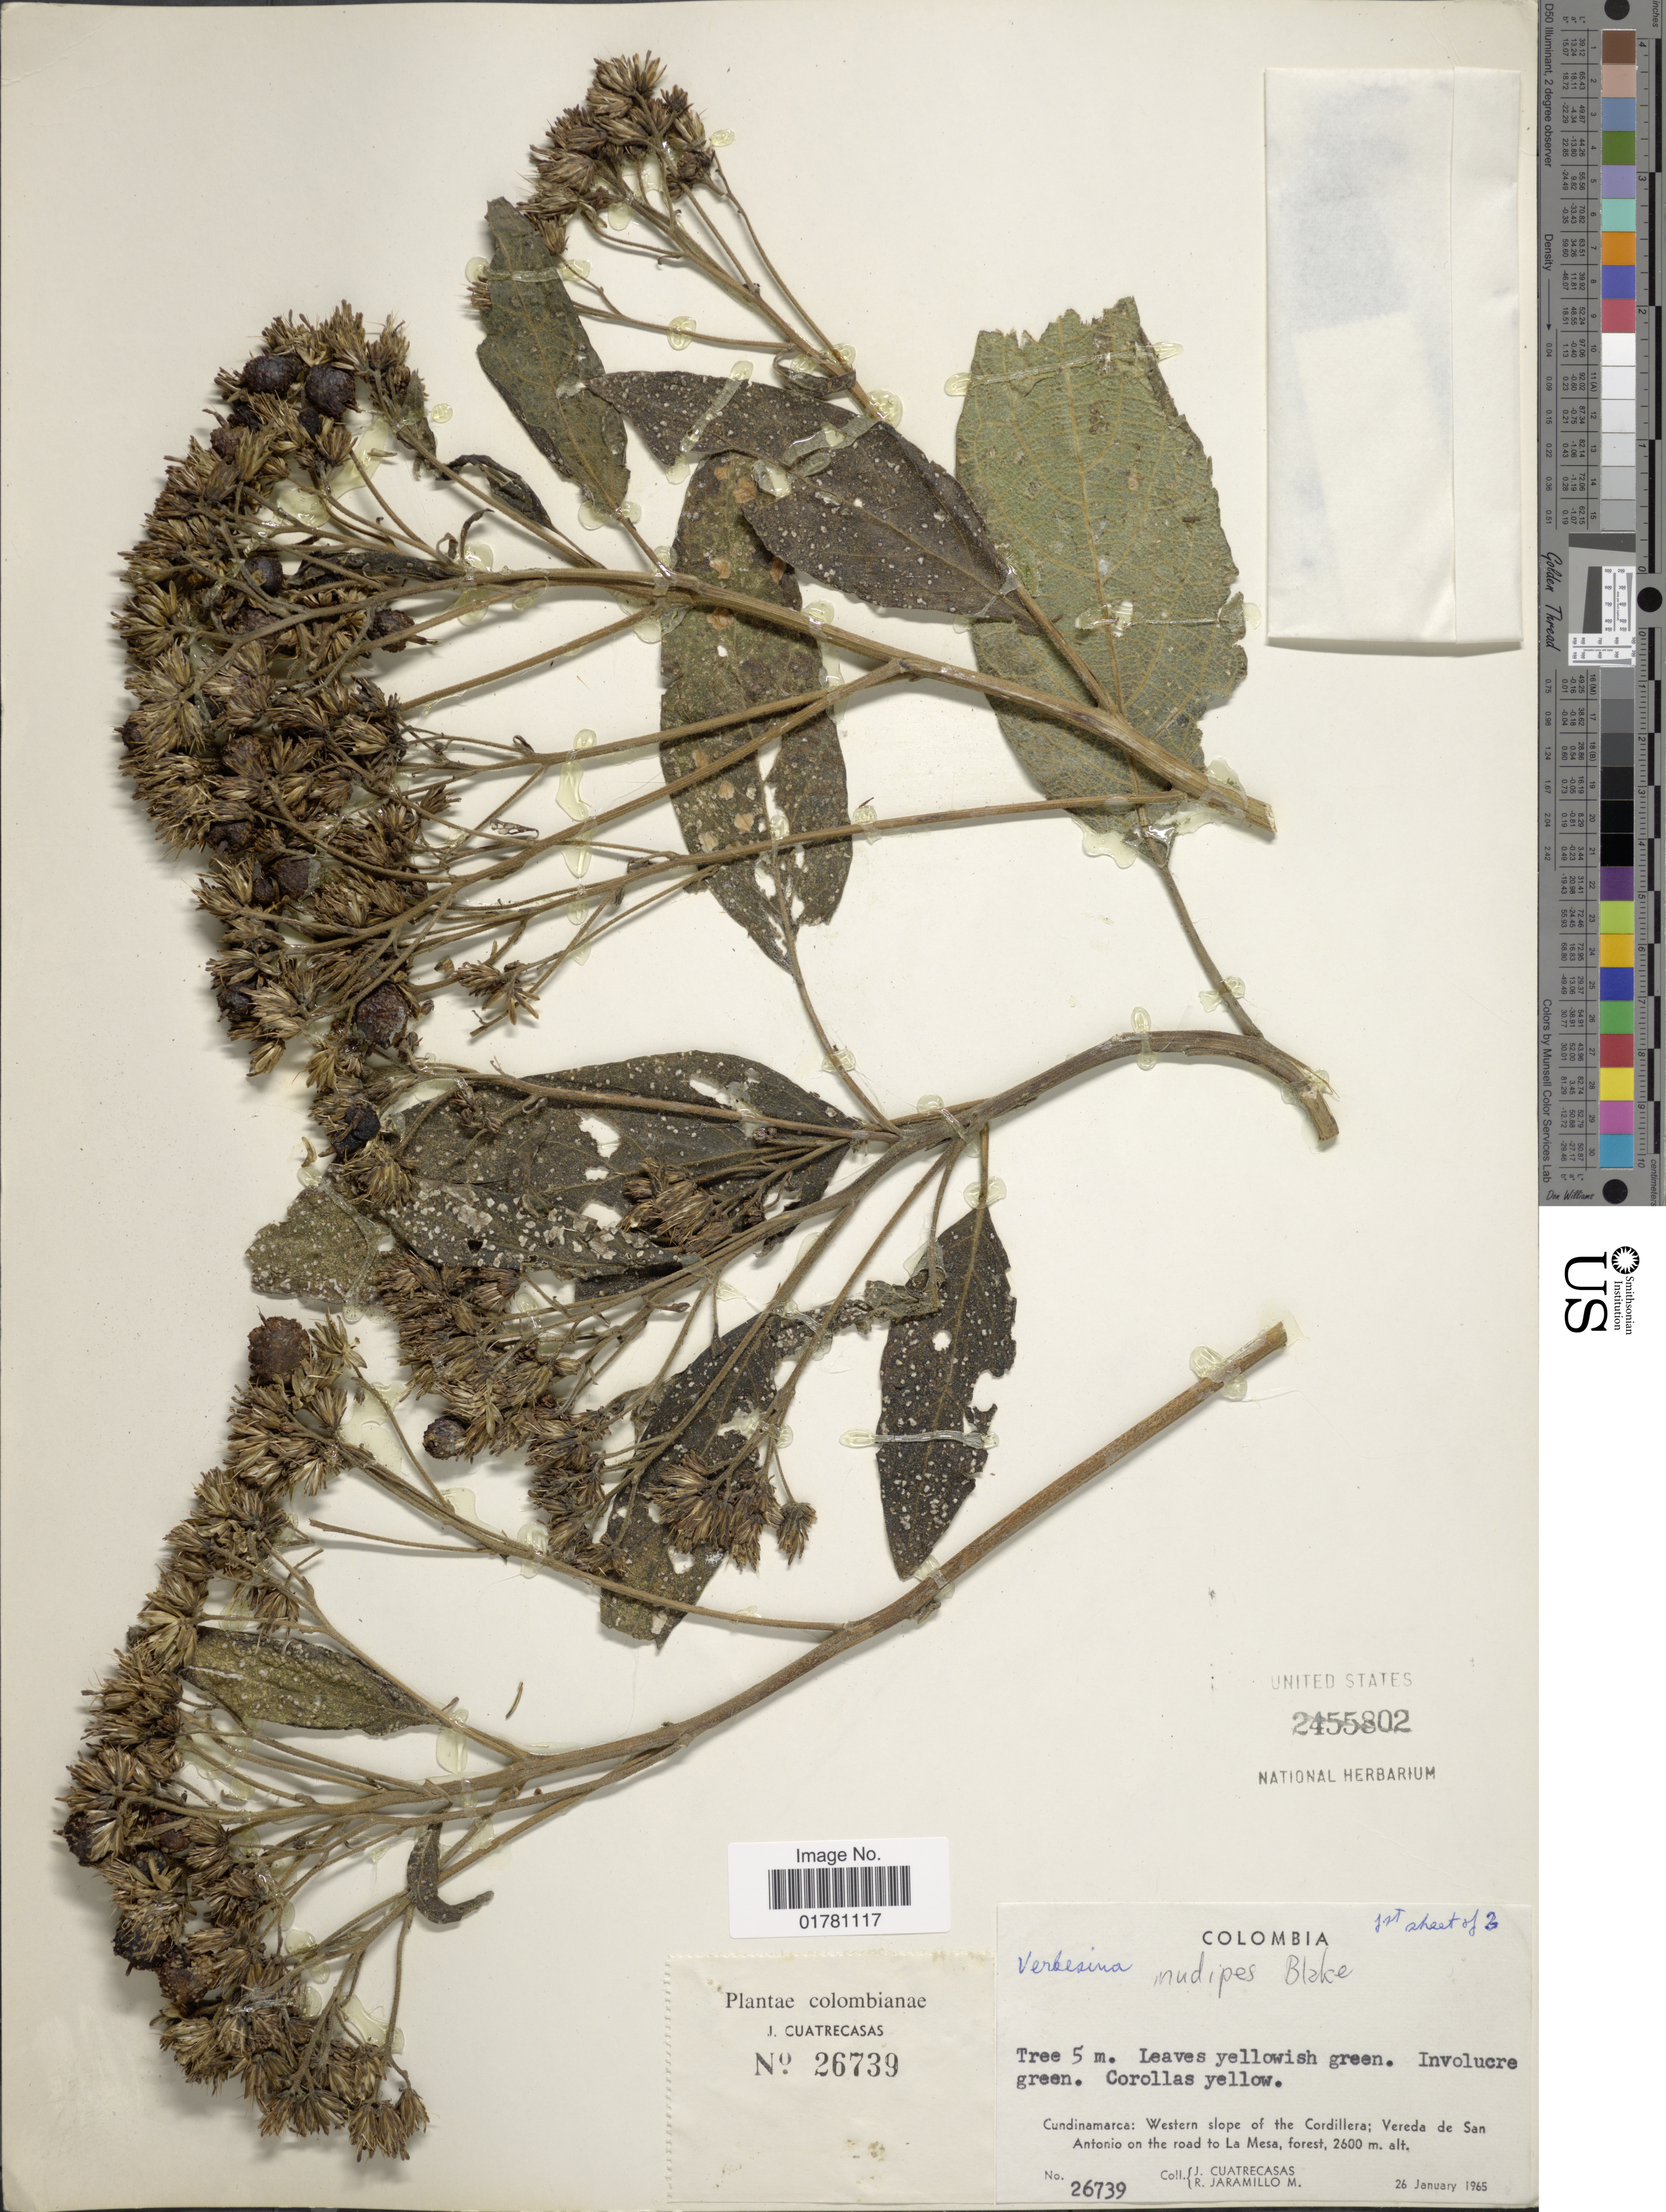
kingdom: Plantae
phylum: Tracheophyta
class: Magnoliopsida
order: Asterales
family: Asteraceae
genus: Verbesina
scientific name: Verbesina nudipes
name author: S.F. Blake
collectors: J. Cuatrecasas & R. Jaramillo M.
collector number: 26739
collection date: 1965-01-26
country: Colombia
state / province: Cundinamarca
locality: Western slope of the Cordillera; Vereda de San Antonio on the road to La Mesa, forest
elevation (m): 2600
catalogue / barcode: US 2455802